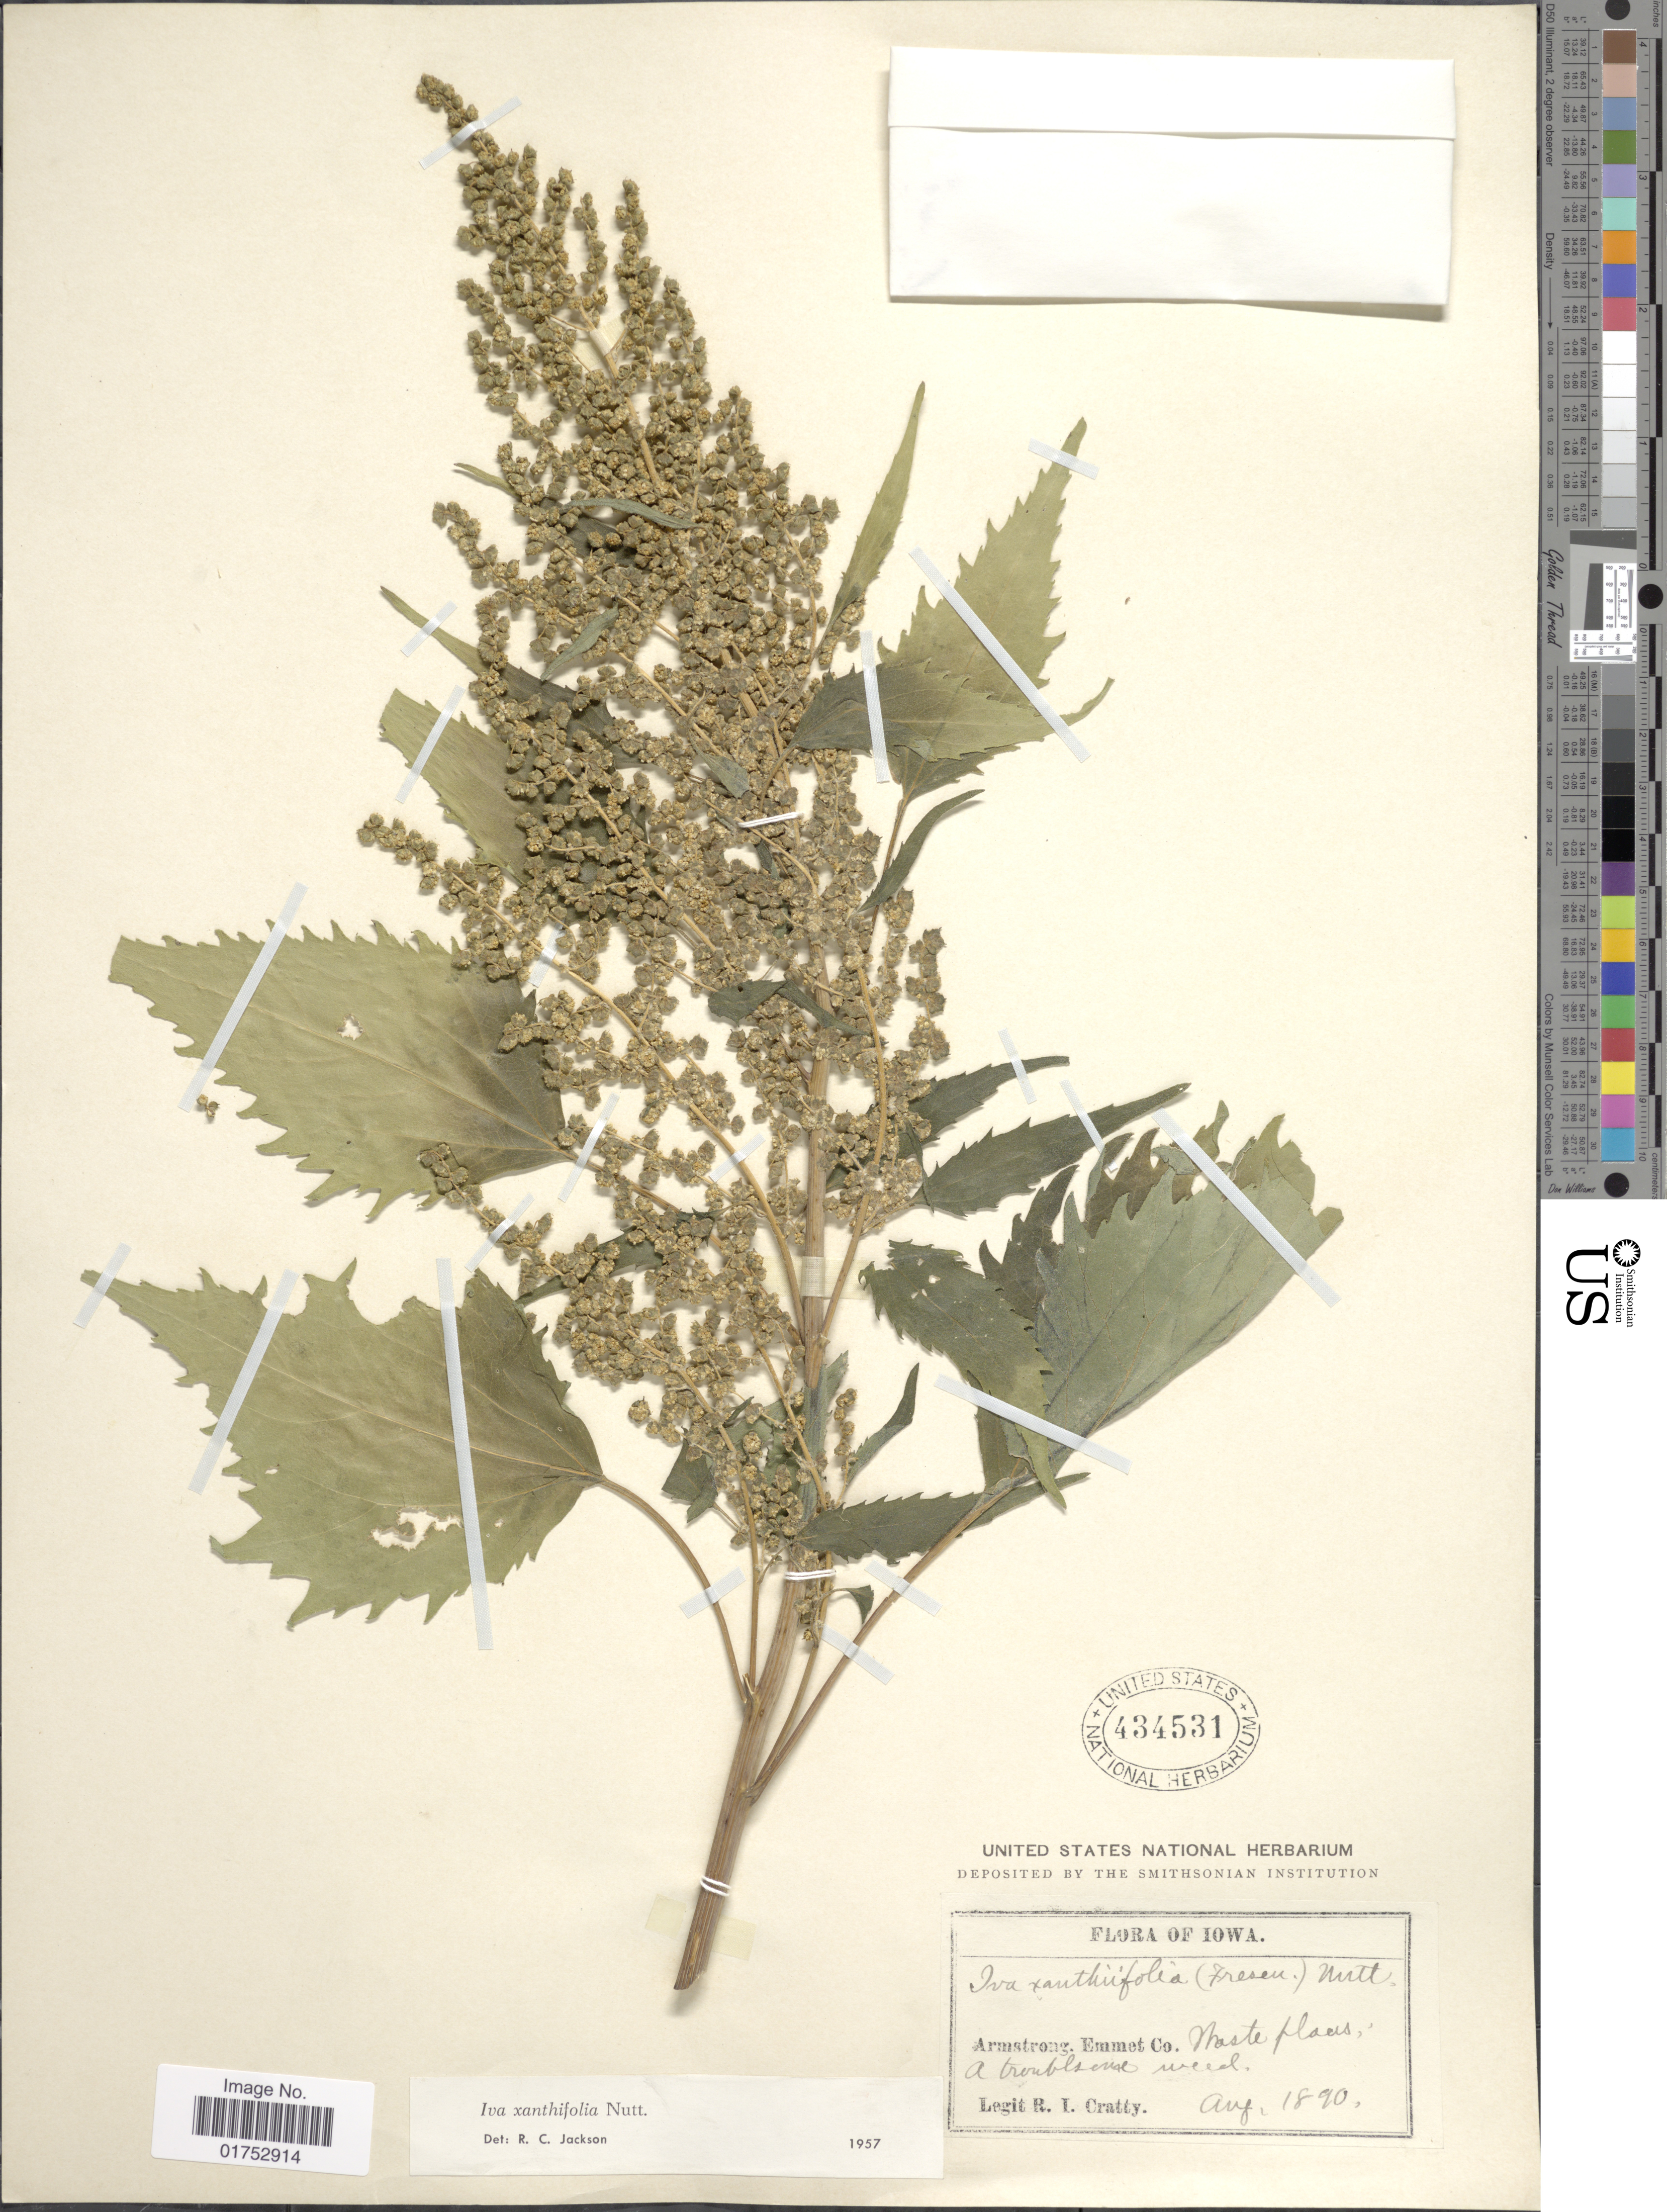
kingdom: Plantae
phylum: Tracheophyta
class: Magnoliopsida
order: Asterales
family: Asteraceae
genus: Iva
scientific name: Iva xanthifolia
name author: Nutt.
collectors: R. Cratty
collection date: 1890-08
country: United States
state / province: Iowa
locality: Armstrong, Emmet Co.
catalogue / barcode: US 434531